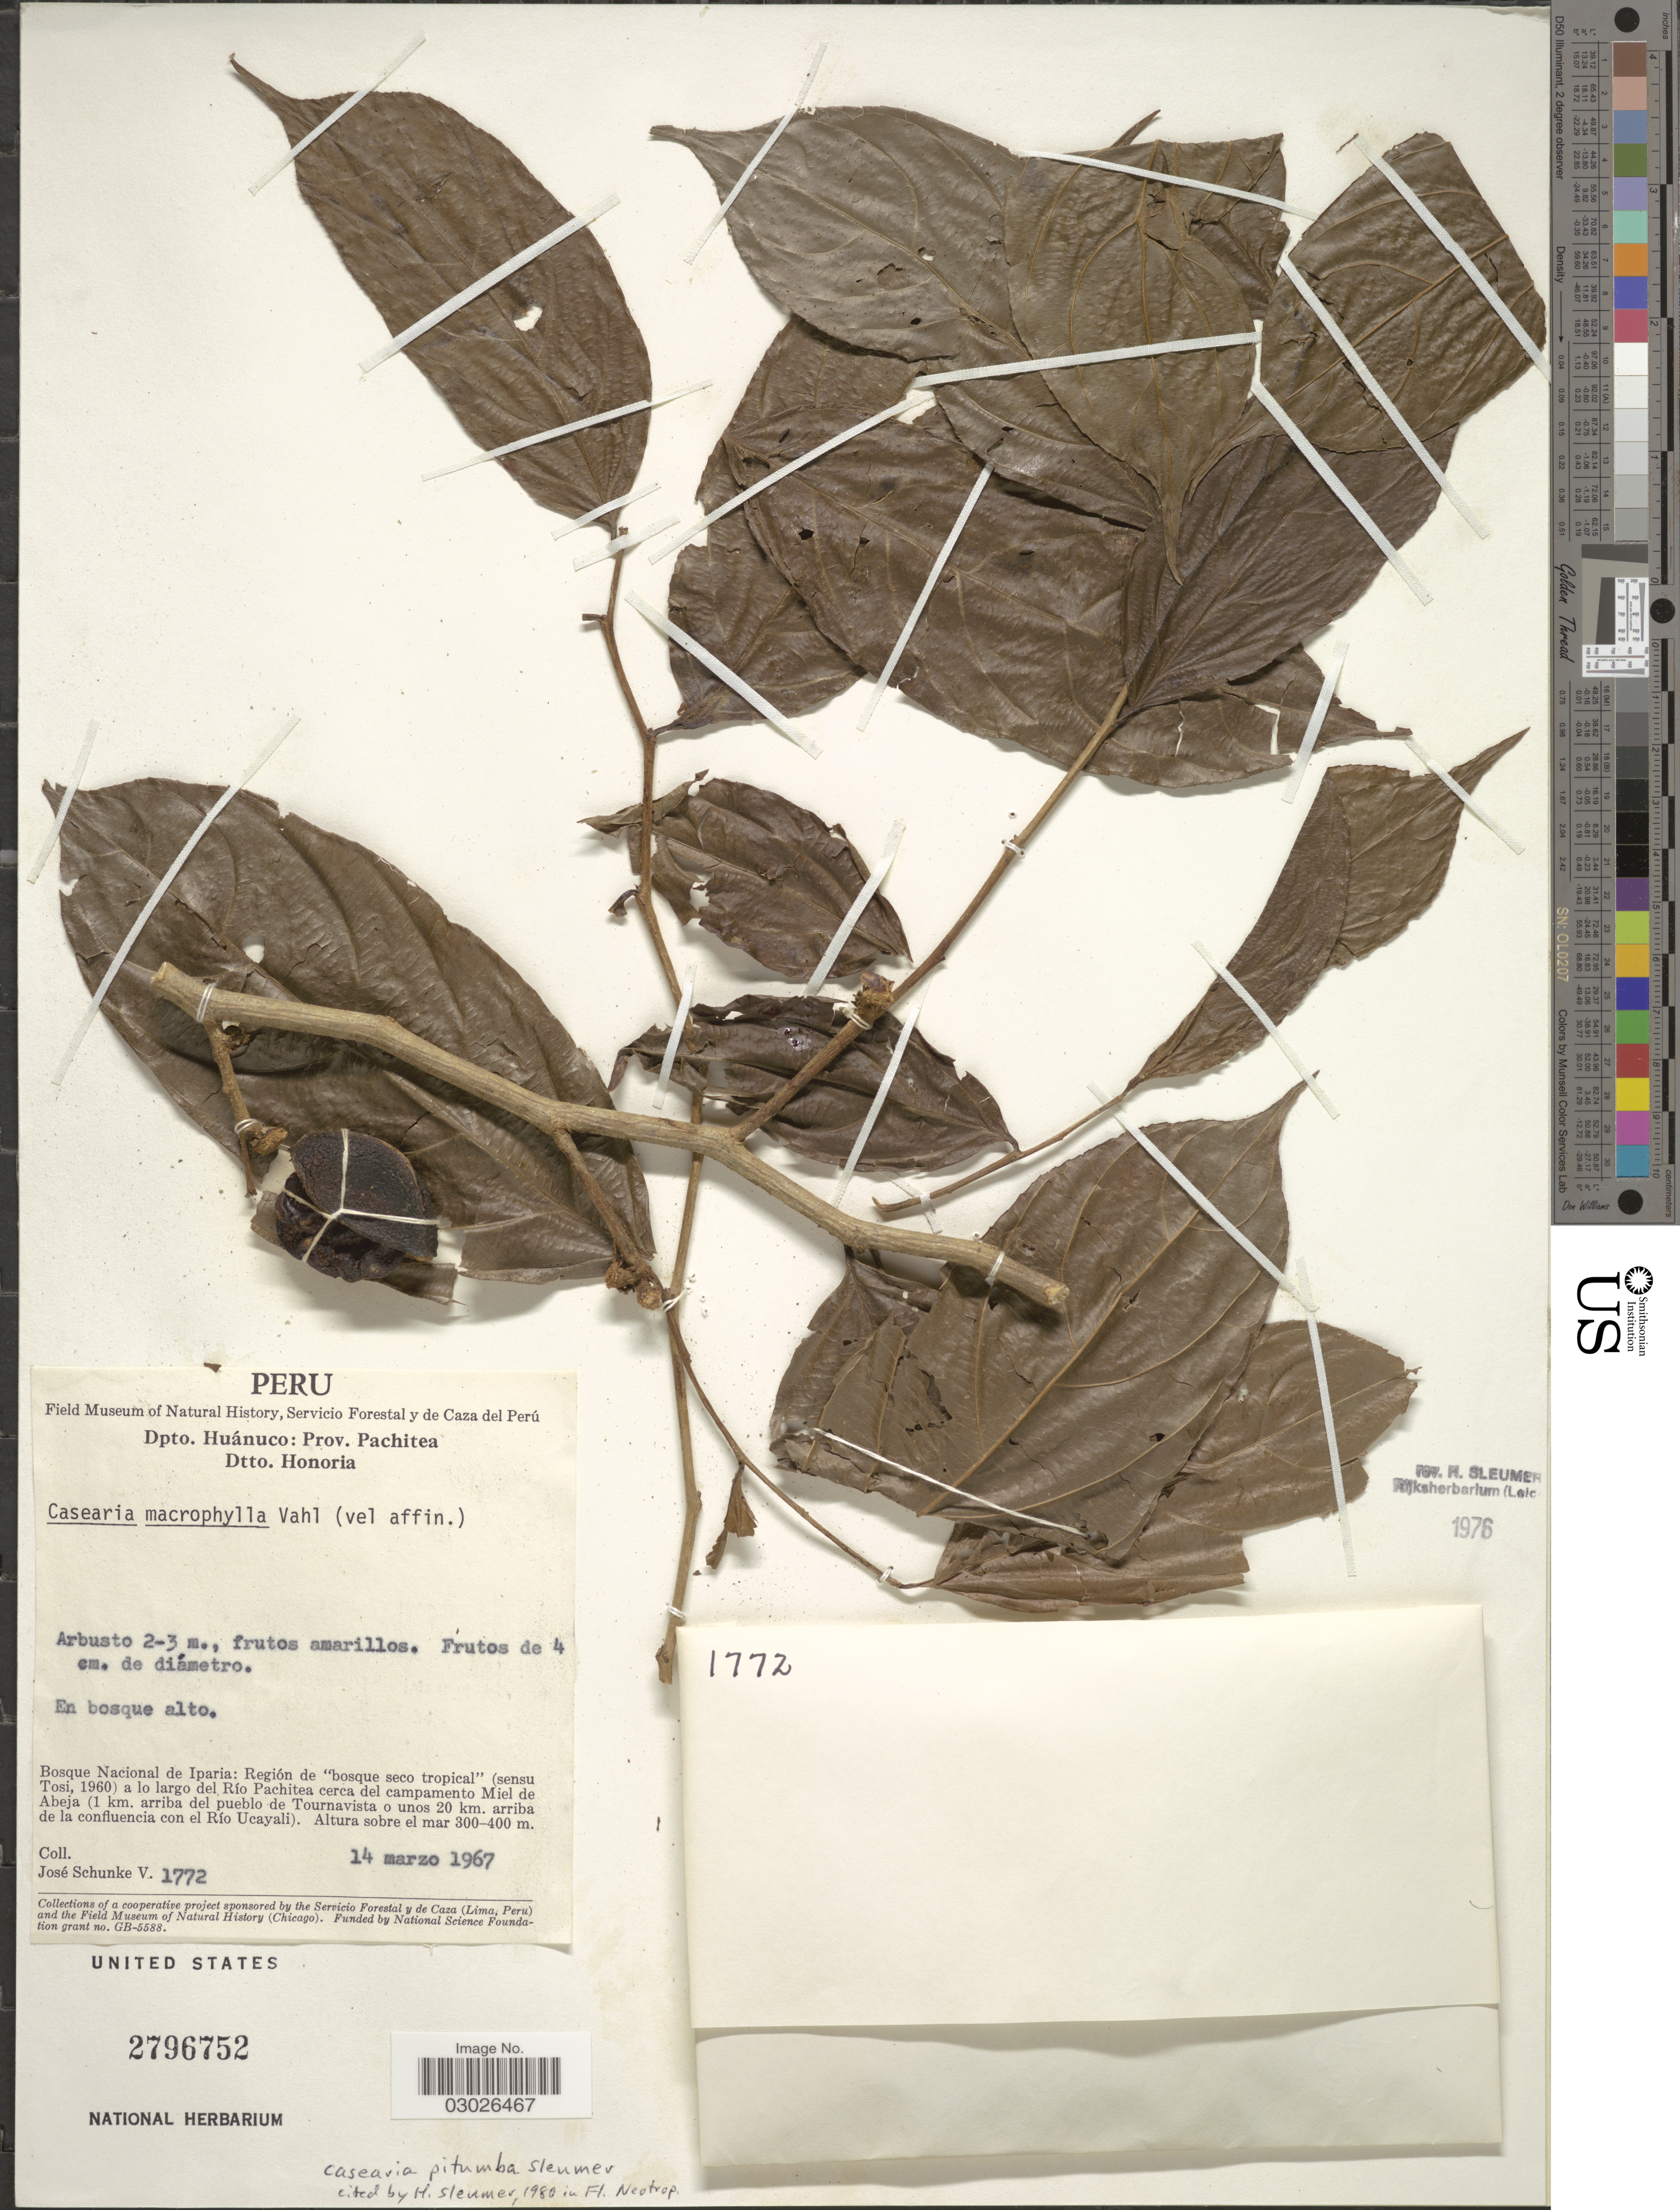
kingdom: Plantae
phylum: Tracheophyta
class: Magnoliopsida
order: Malpighiales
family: Salicaceae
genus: Casearia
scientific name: Casearia pitumba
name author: Sleumer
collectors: J. Schunke Vigo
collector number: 1772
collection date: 1967-03-14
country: Peru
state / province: Huánuco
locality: Dpto. Huánuco: Prov. Pachitea, Dtto. Honoria, Bosque Nacional de Iparia: Región de "bosque seco tropical" (sensu Tosi, 1960) a lo largo del Río Pachitea cerca del campamento Miel de Abeja (1 km. arriba del pueblo de Tournavista o unos 20 km.arriba de la confluencia con el Río Ucayali), En bosque alto.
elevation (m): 300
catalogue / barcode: US 2796752